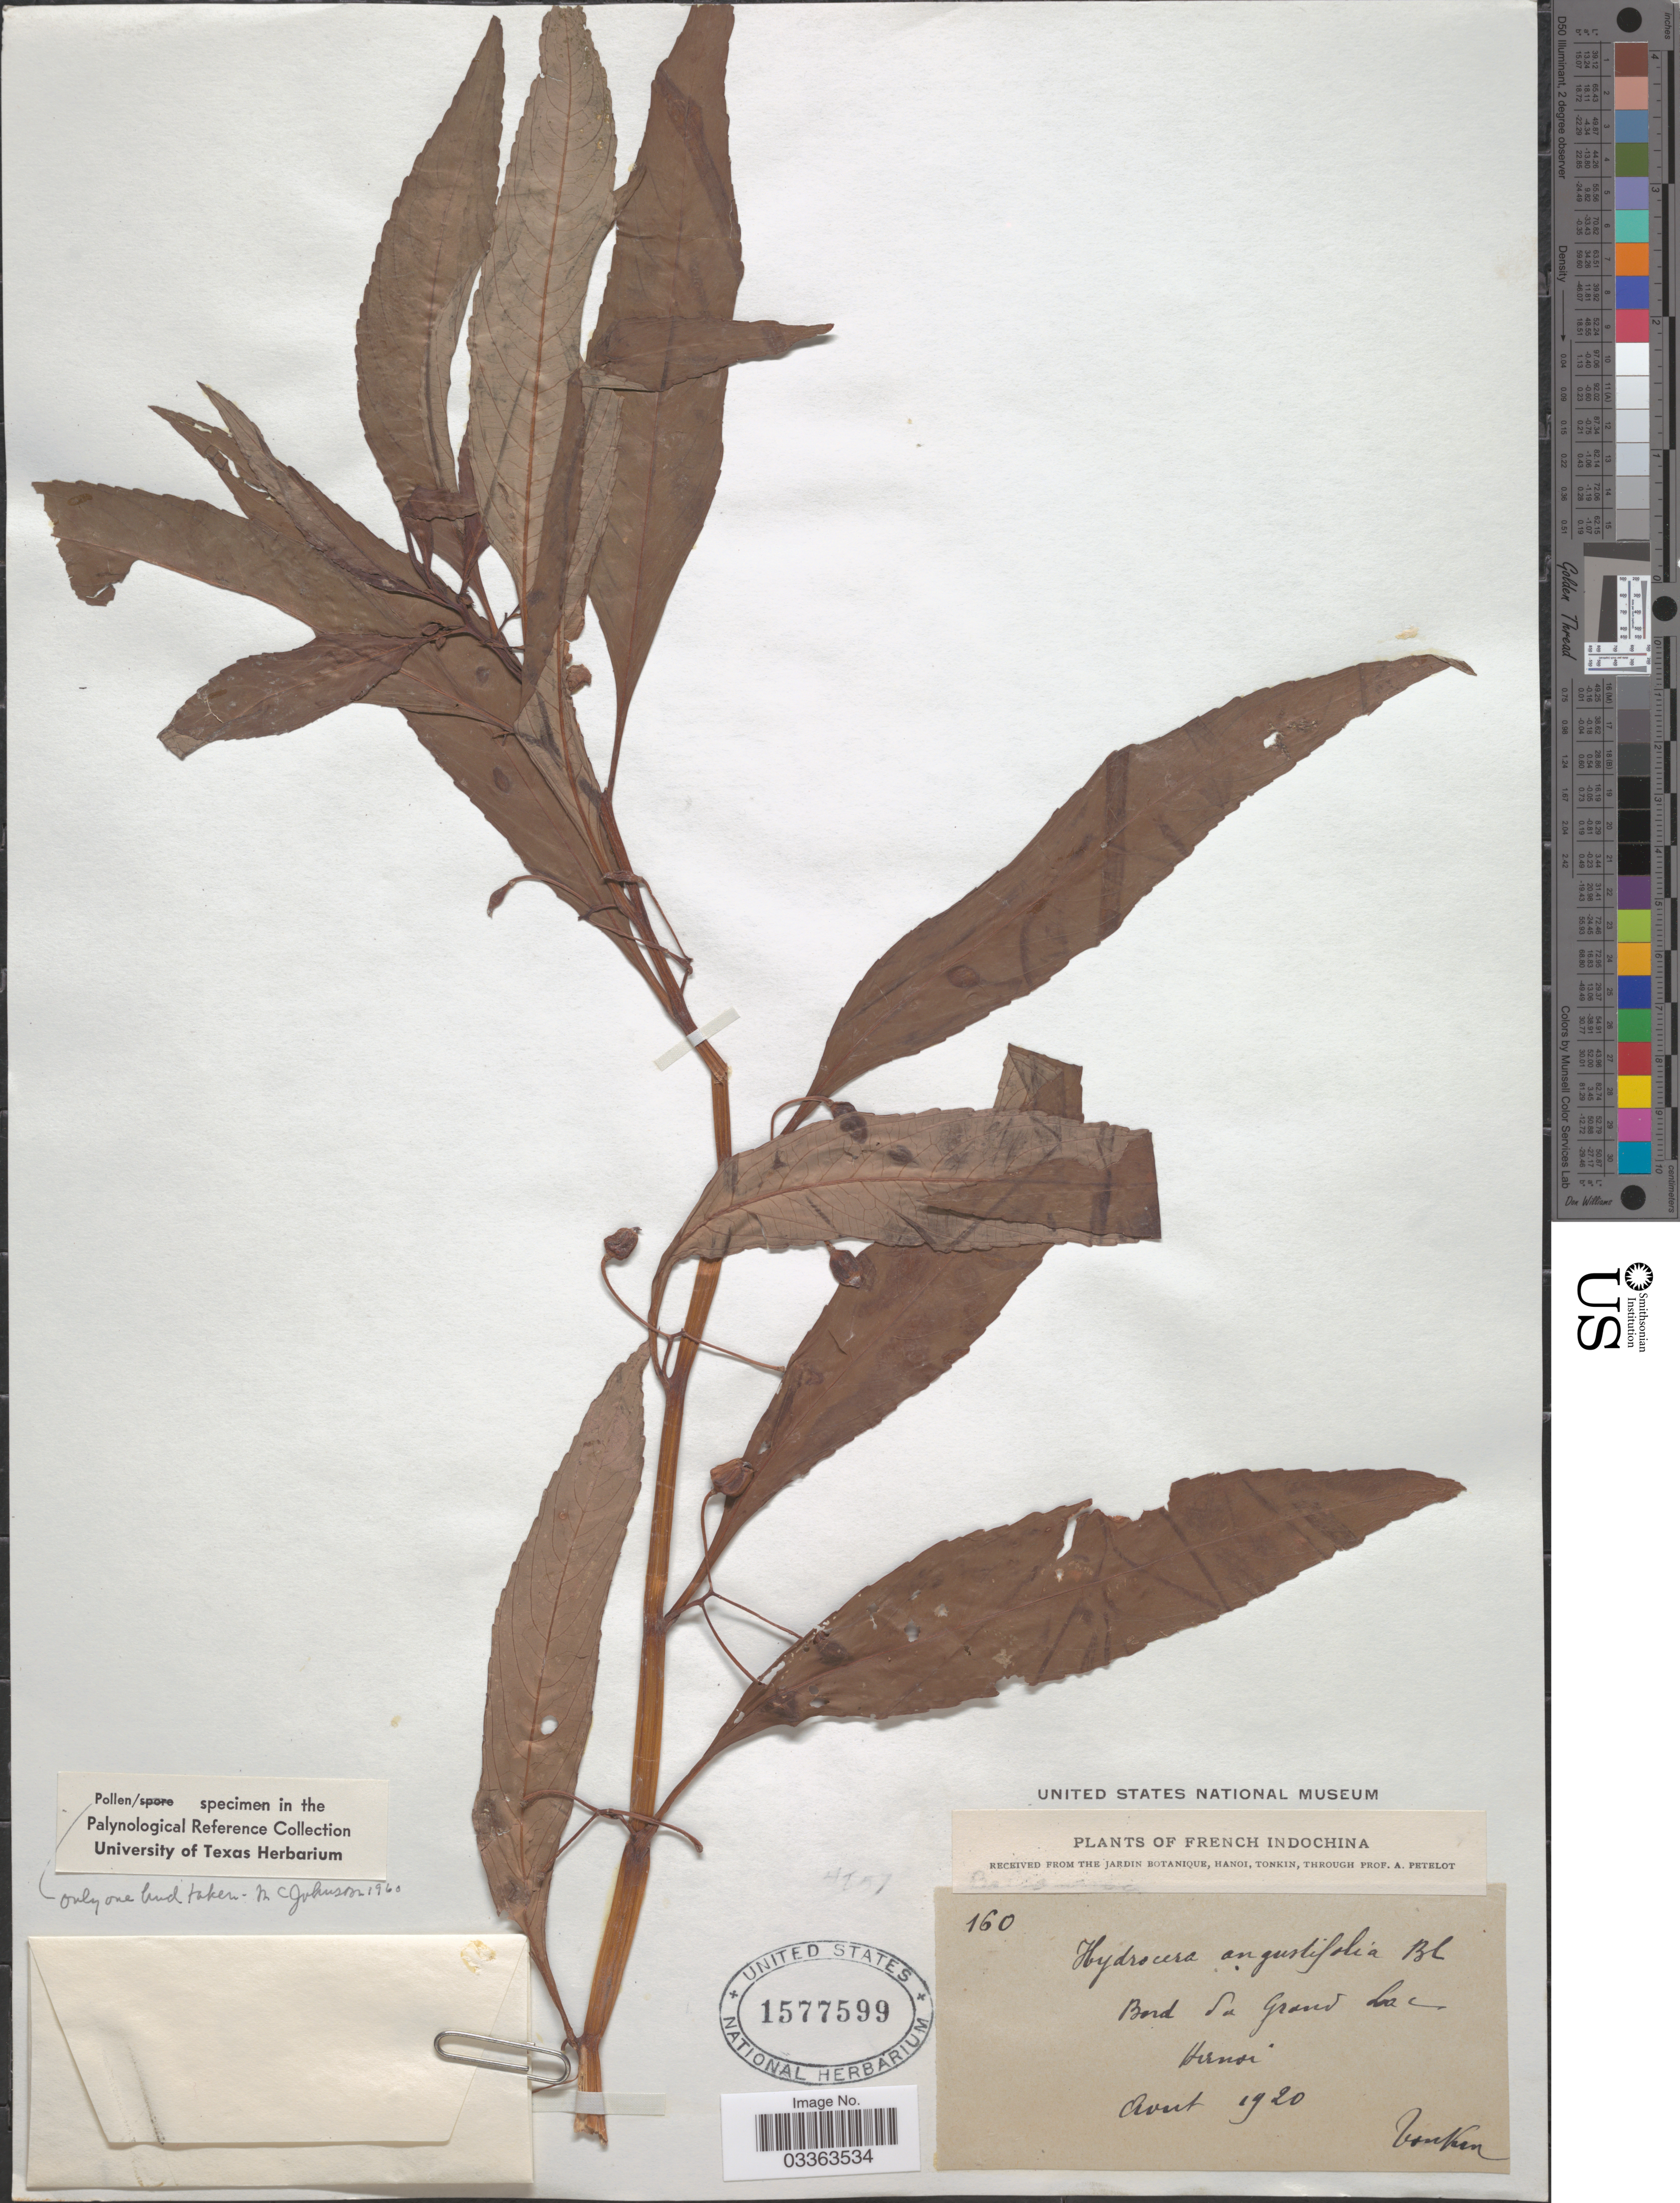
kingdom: Plantae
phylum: Tracheophyta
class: Magnoliopsida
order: Ericales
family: Balsaminaceae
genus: Hydrocera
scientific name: Hydrocera angustifolia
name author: (Blume) Blume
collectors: A. Petelot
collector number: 160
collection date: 1920-08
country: Vietnam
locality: French Indochina, Bord da Grand Lac, Hanoi.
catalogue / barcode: US 1577599